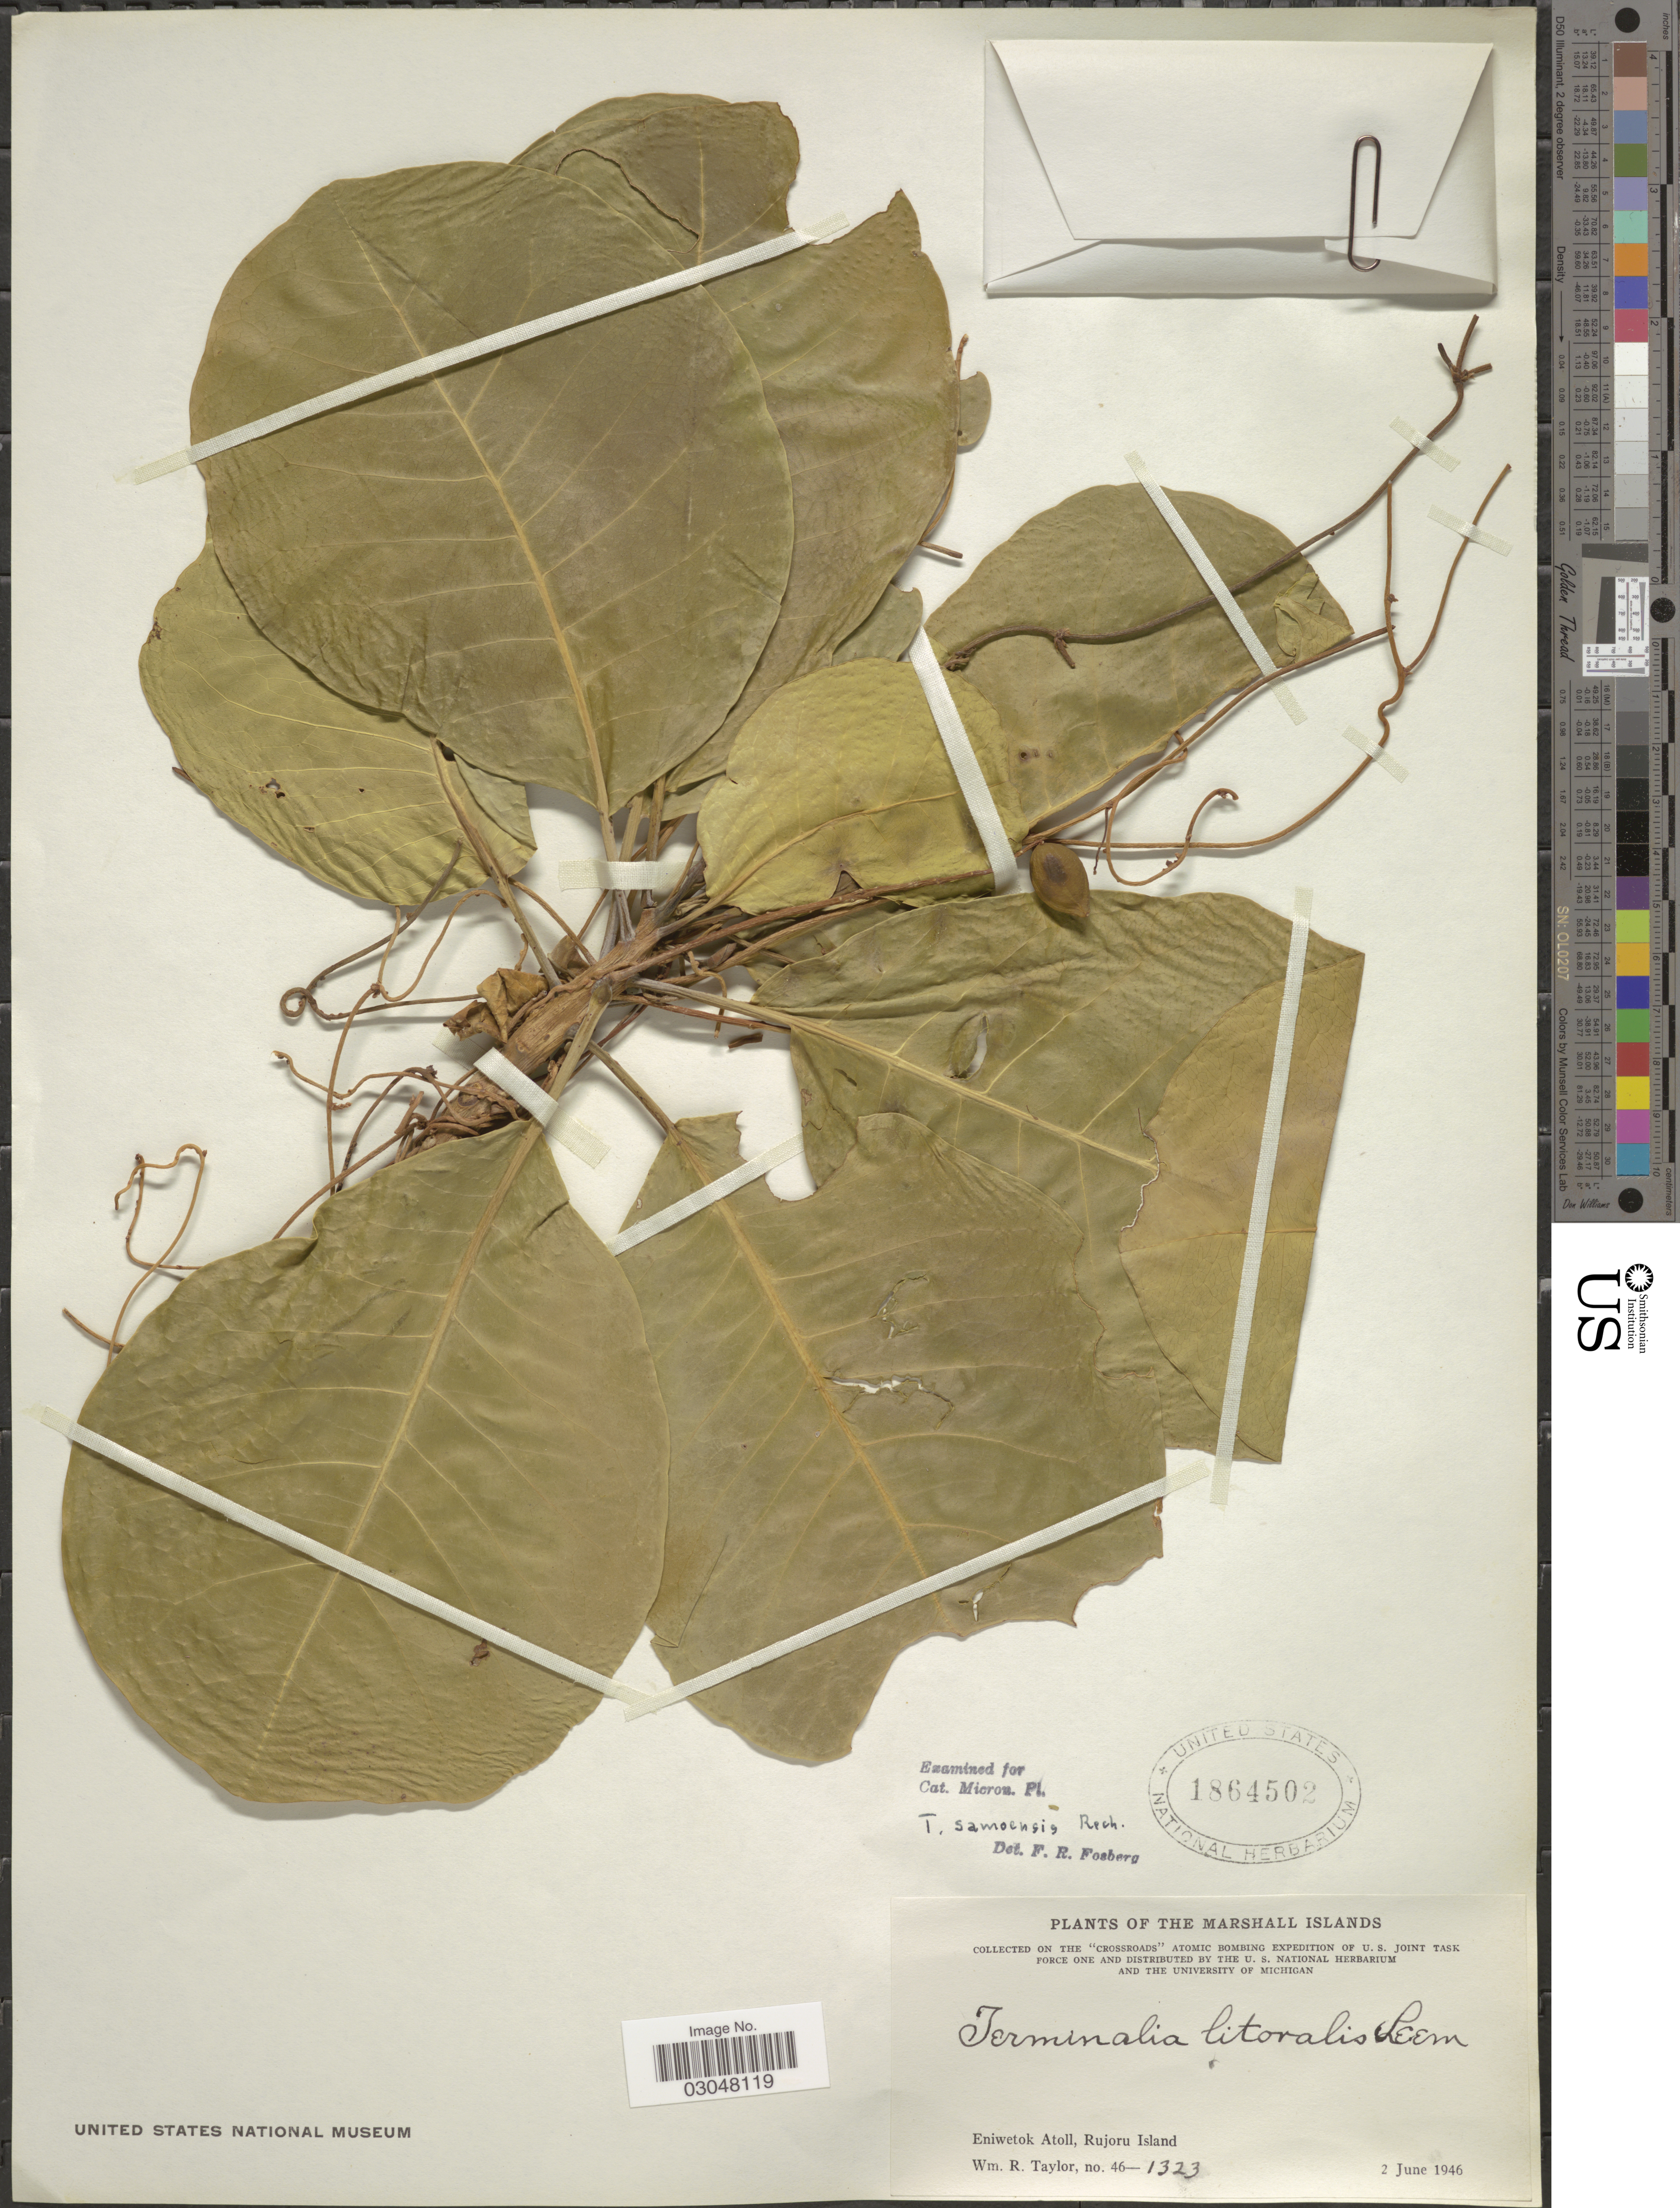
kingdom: Plantae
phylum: Tracheophyta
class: Magnoliopsida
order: Myrtales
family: Combretaceae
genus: Terminalia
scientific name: Terminalia samoensis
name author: Rech.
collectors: W. R. Taylor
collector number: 46-1323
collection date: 1946-06-02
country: Marshall Islands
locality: Eniwetok Atoll, Rujoru Island.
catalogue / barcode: US 1864502